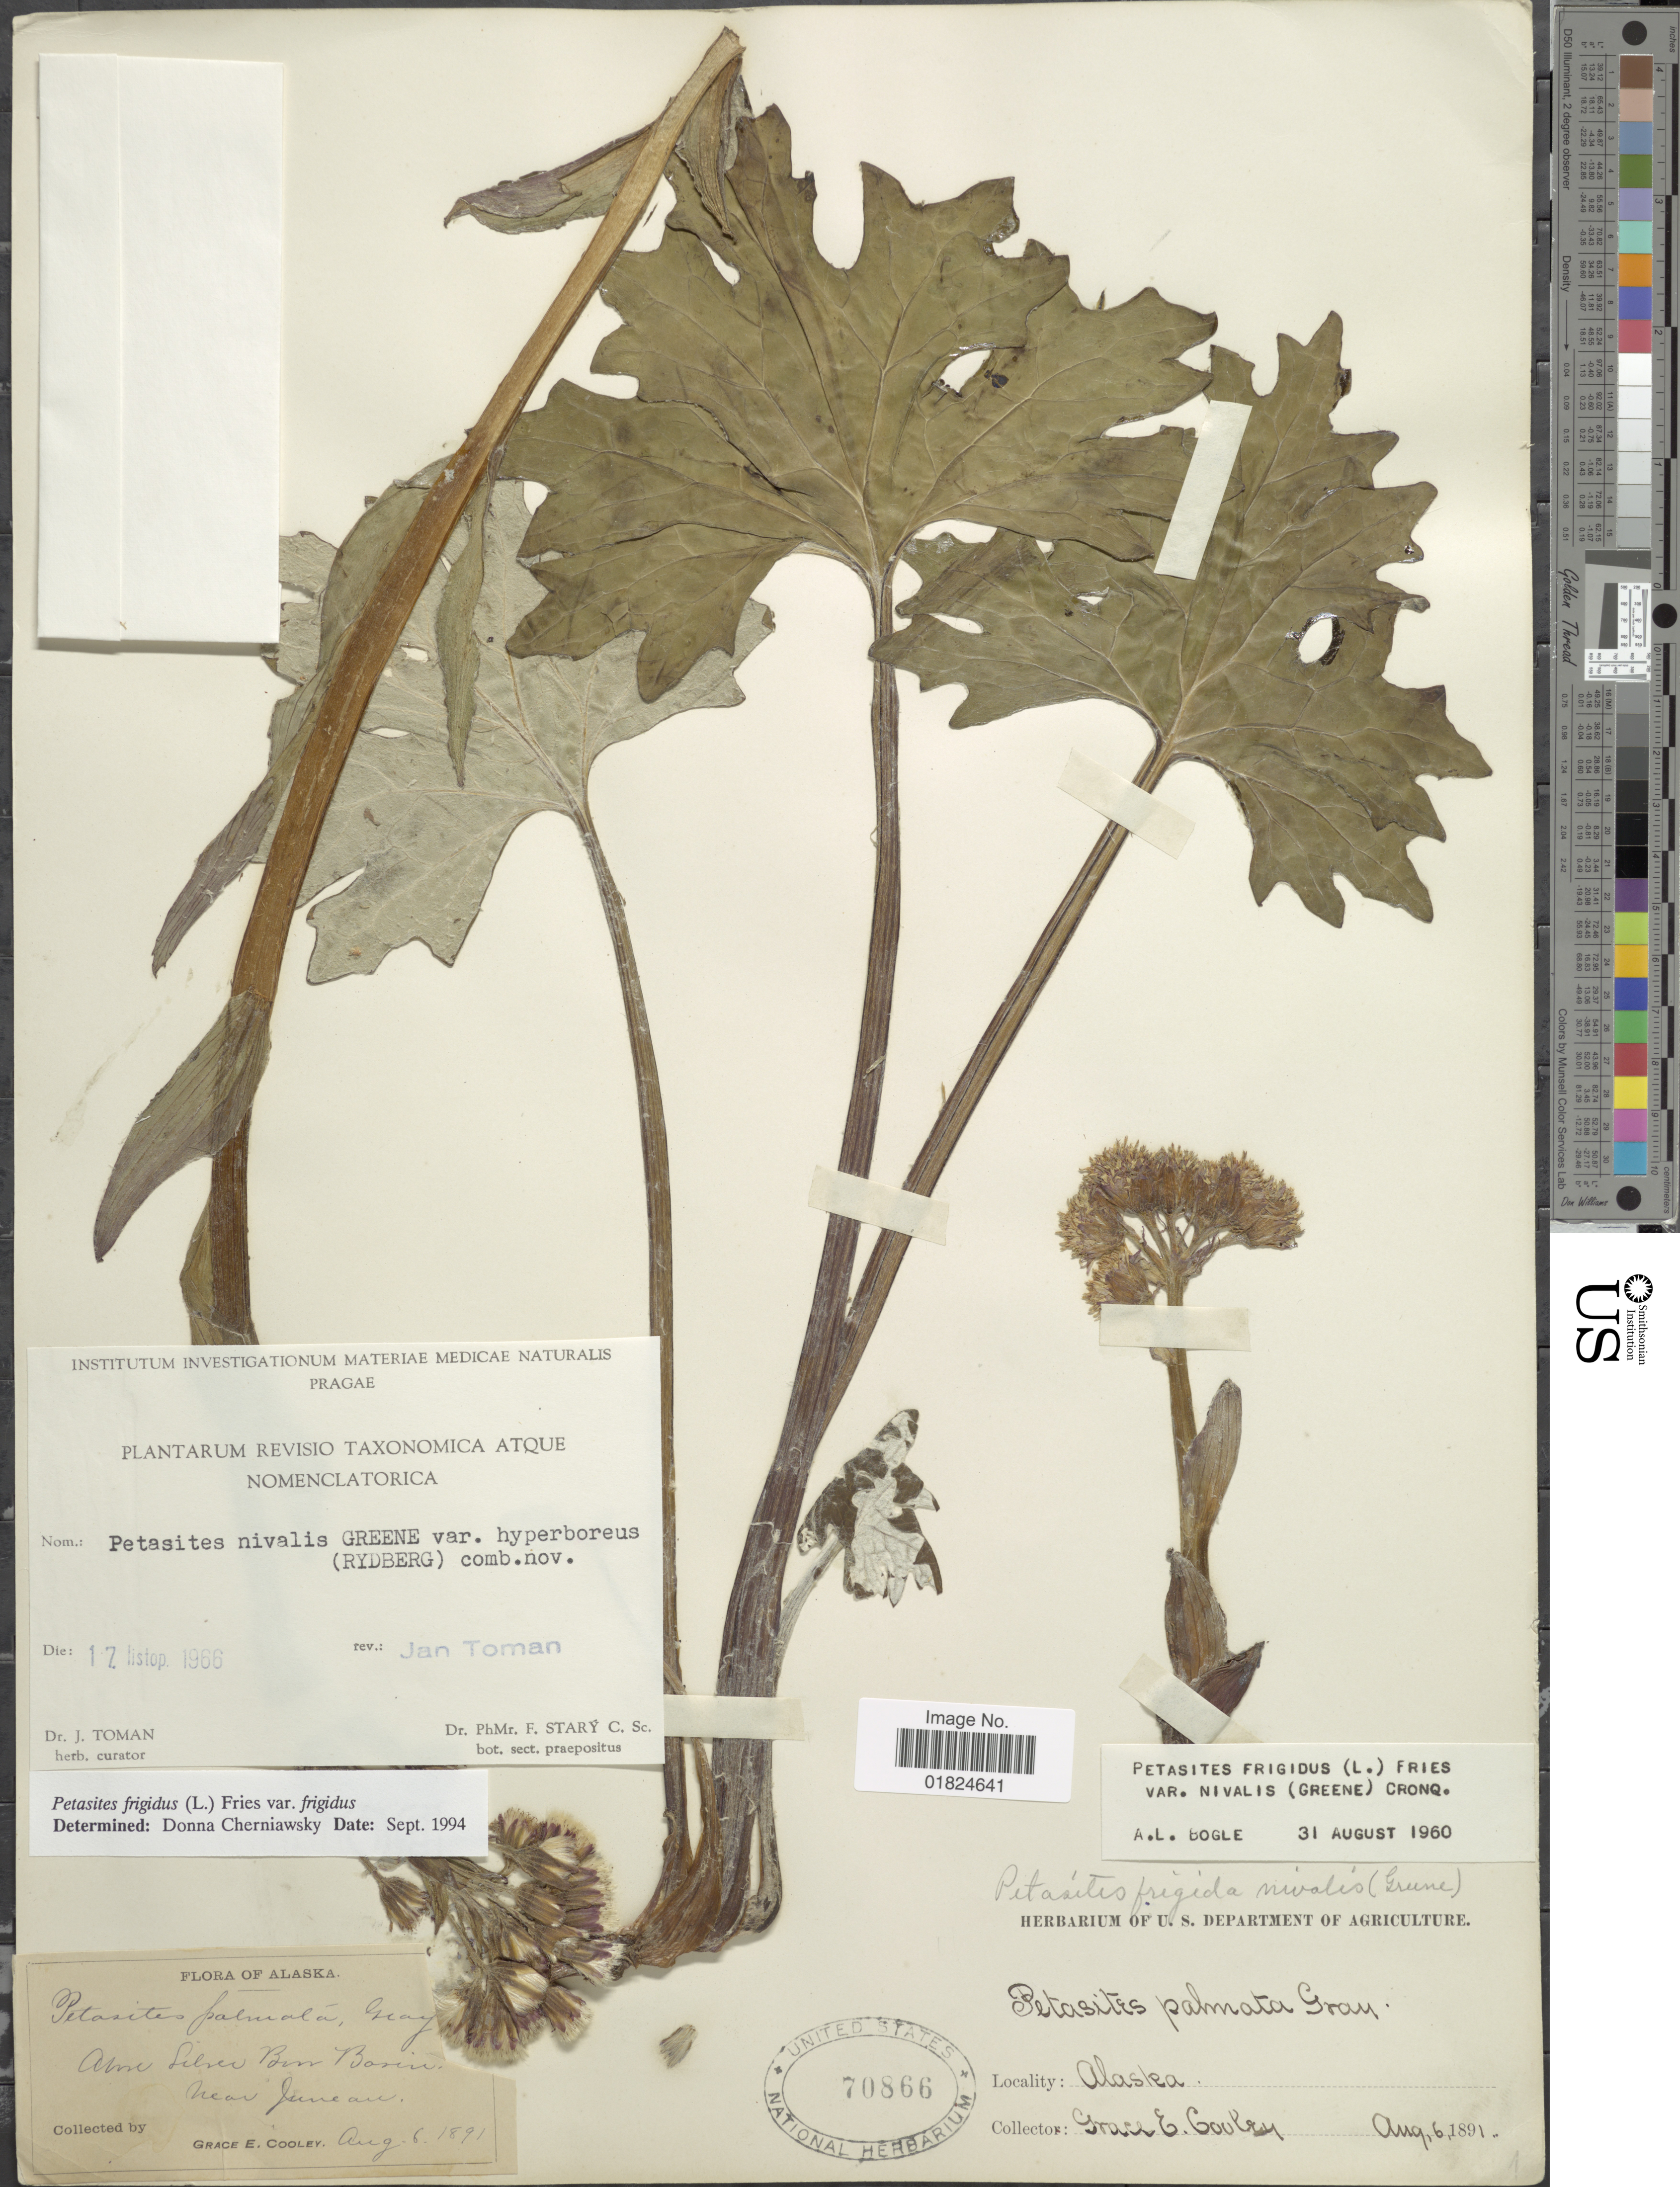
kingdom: Plantae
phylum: Tracheophyta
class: Magnoliopsida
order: Asterales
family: Asteraceae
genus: Petasites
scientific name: Petasites frigidus var. frigidus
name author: (L.) Fr.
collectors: G. E. Cooley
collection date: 1891-08-06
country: United States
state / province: Alaska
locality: Alaska. Ame Silver Bin Basin near Juneau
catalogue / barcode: US 70866